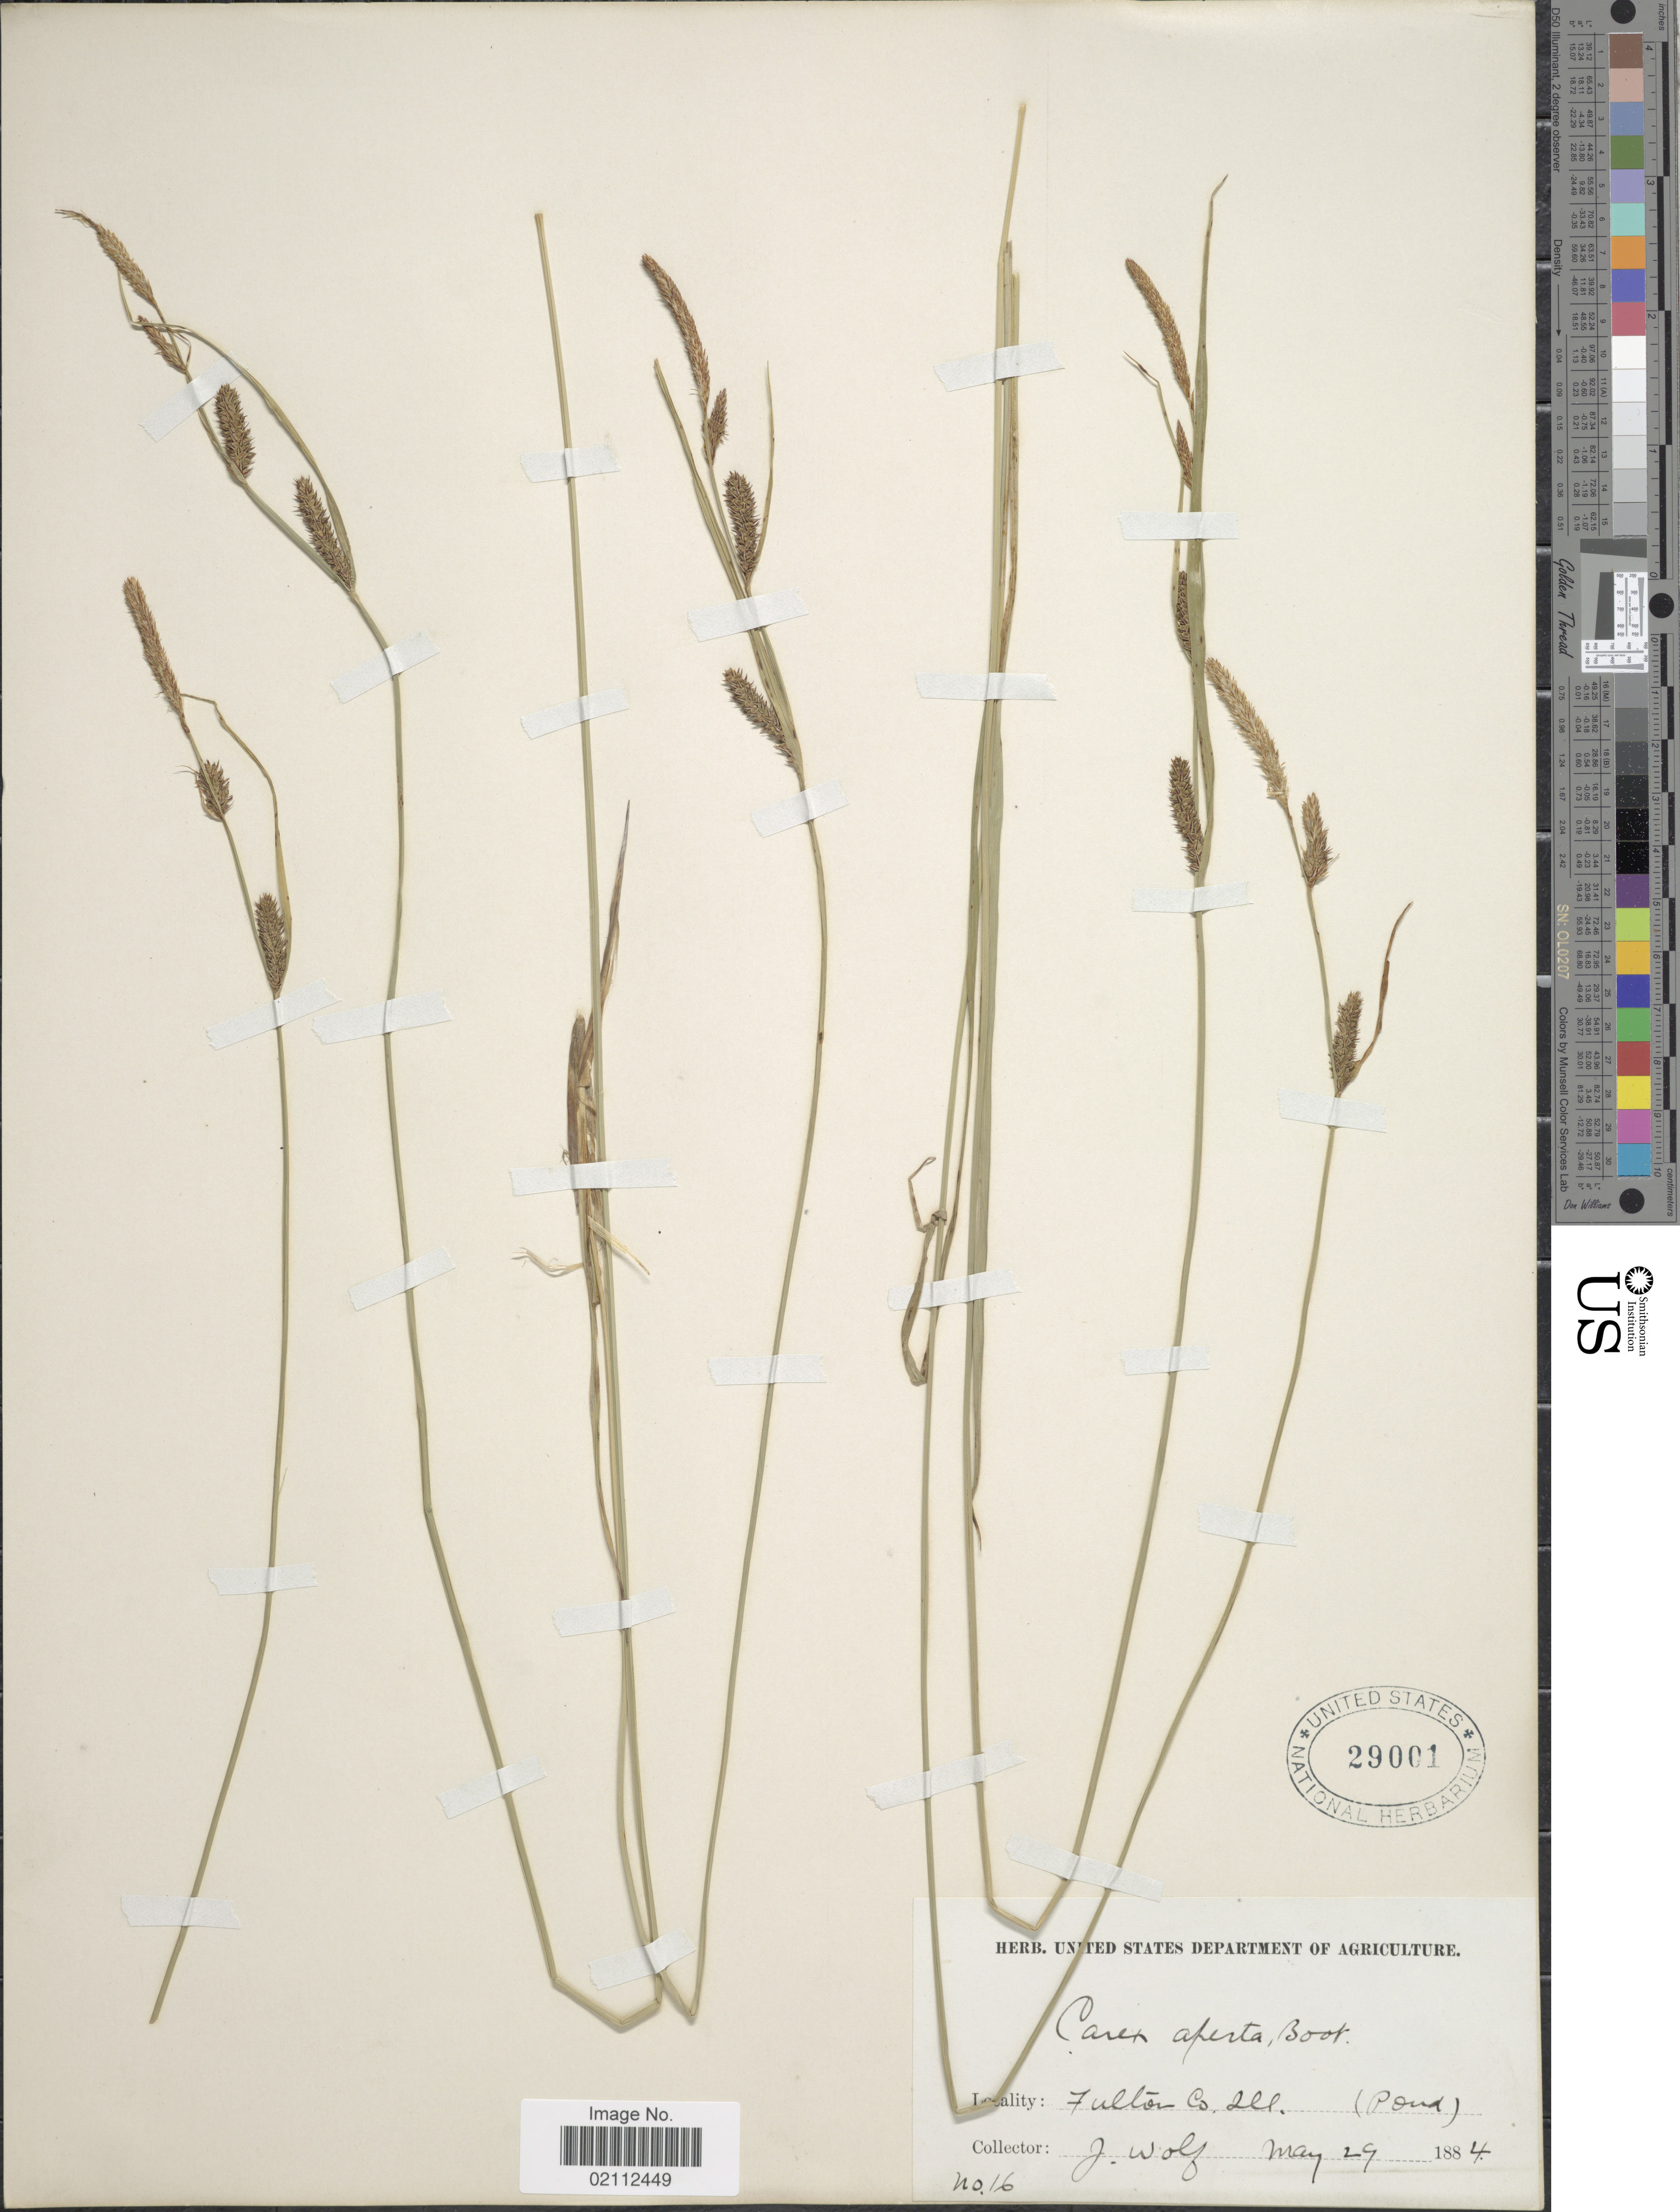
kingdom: Plantae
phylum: Tracheophyta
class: Liliopsida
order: Poales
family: Cyperaceae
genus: Carex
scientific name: Carex haydenii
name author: Dewey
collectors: J. Wolf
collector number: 16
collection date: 1884-05-29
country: United States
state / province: Illinois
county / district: Fulton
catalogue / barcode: US 29001